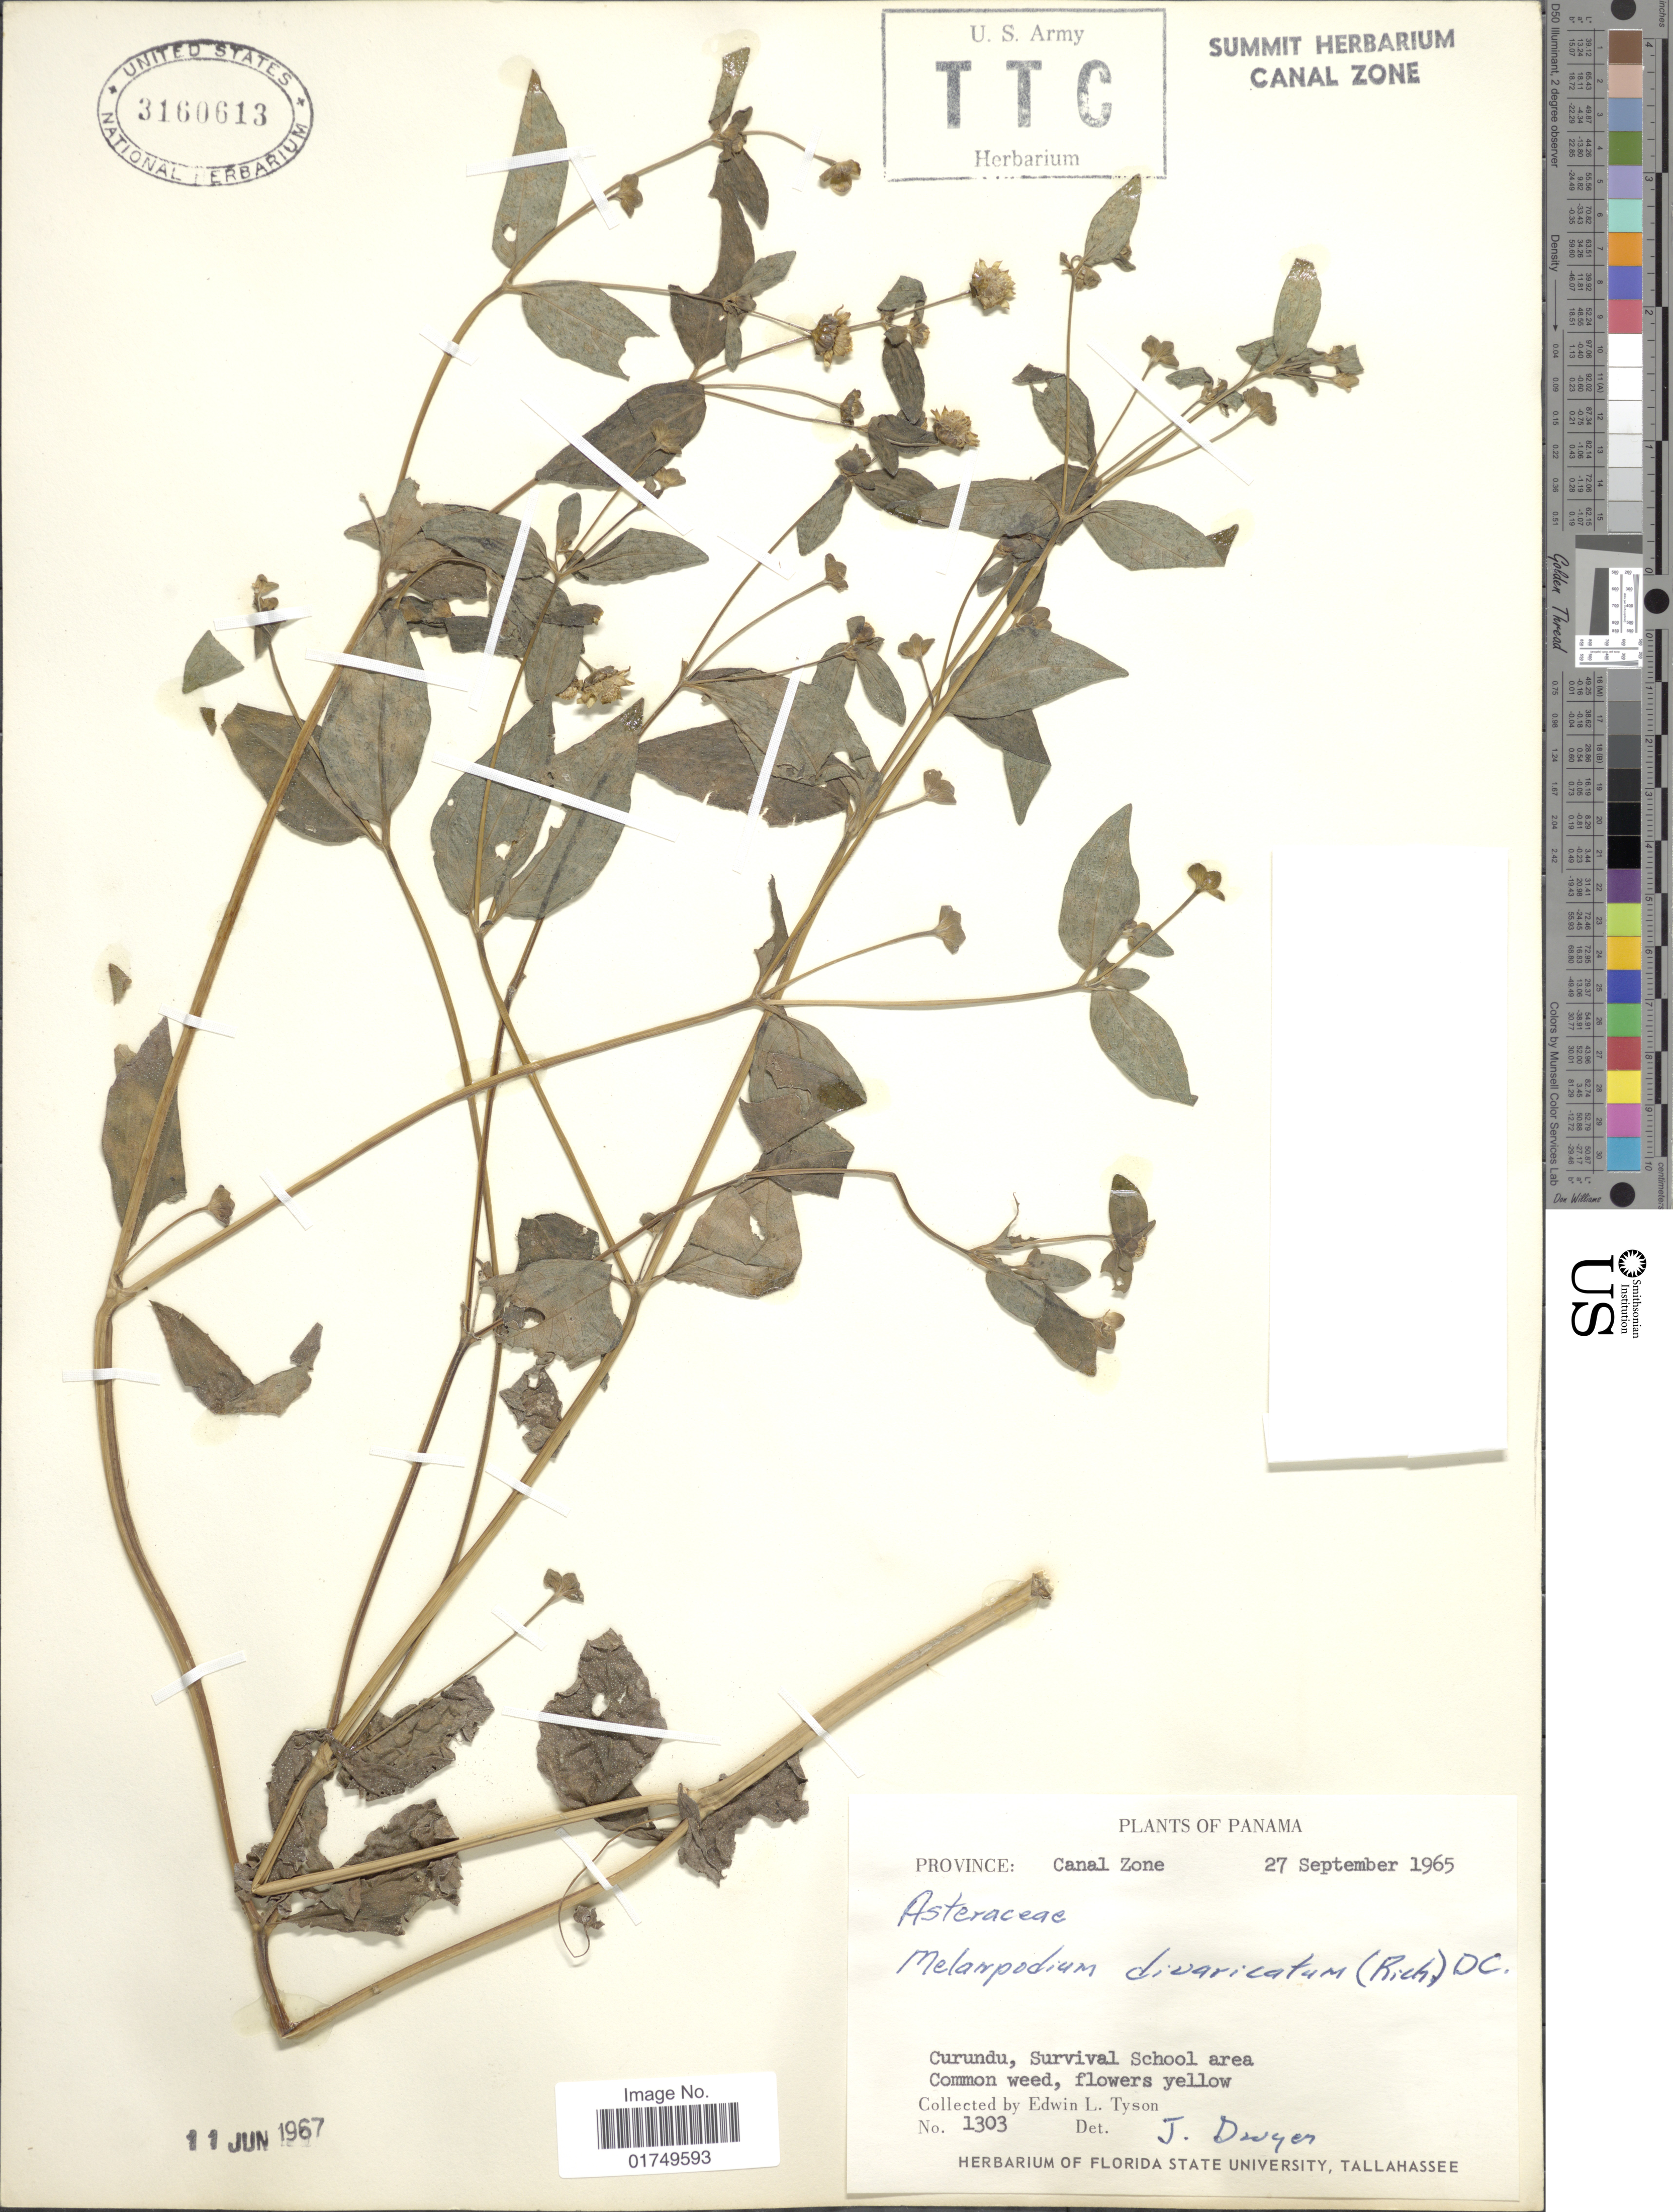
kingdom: Plantae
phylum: Tracheophyta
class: Magnoliopsida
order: Asterales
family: Asteraceae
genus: Melampodium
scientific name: Melampodium divaricatum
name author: (Rich.) DC.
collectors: E. L. Tyson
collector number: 1303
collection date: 1965-09-27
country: Panama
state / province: Colón / Panamá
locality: Province : Canal Zone, Curundu, Survival School area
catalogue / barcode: US 3160613